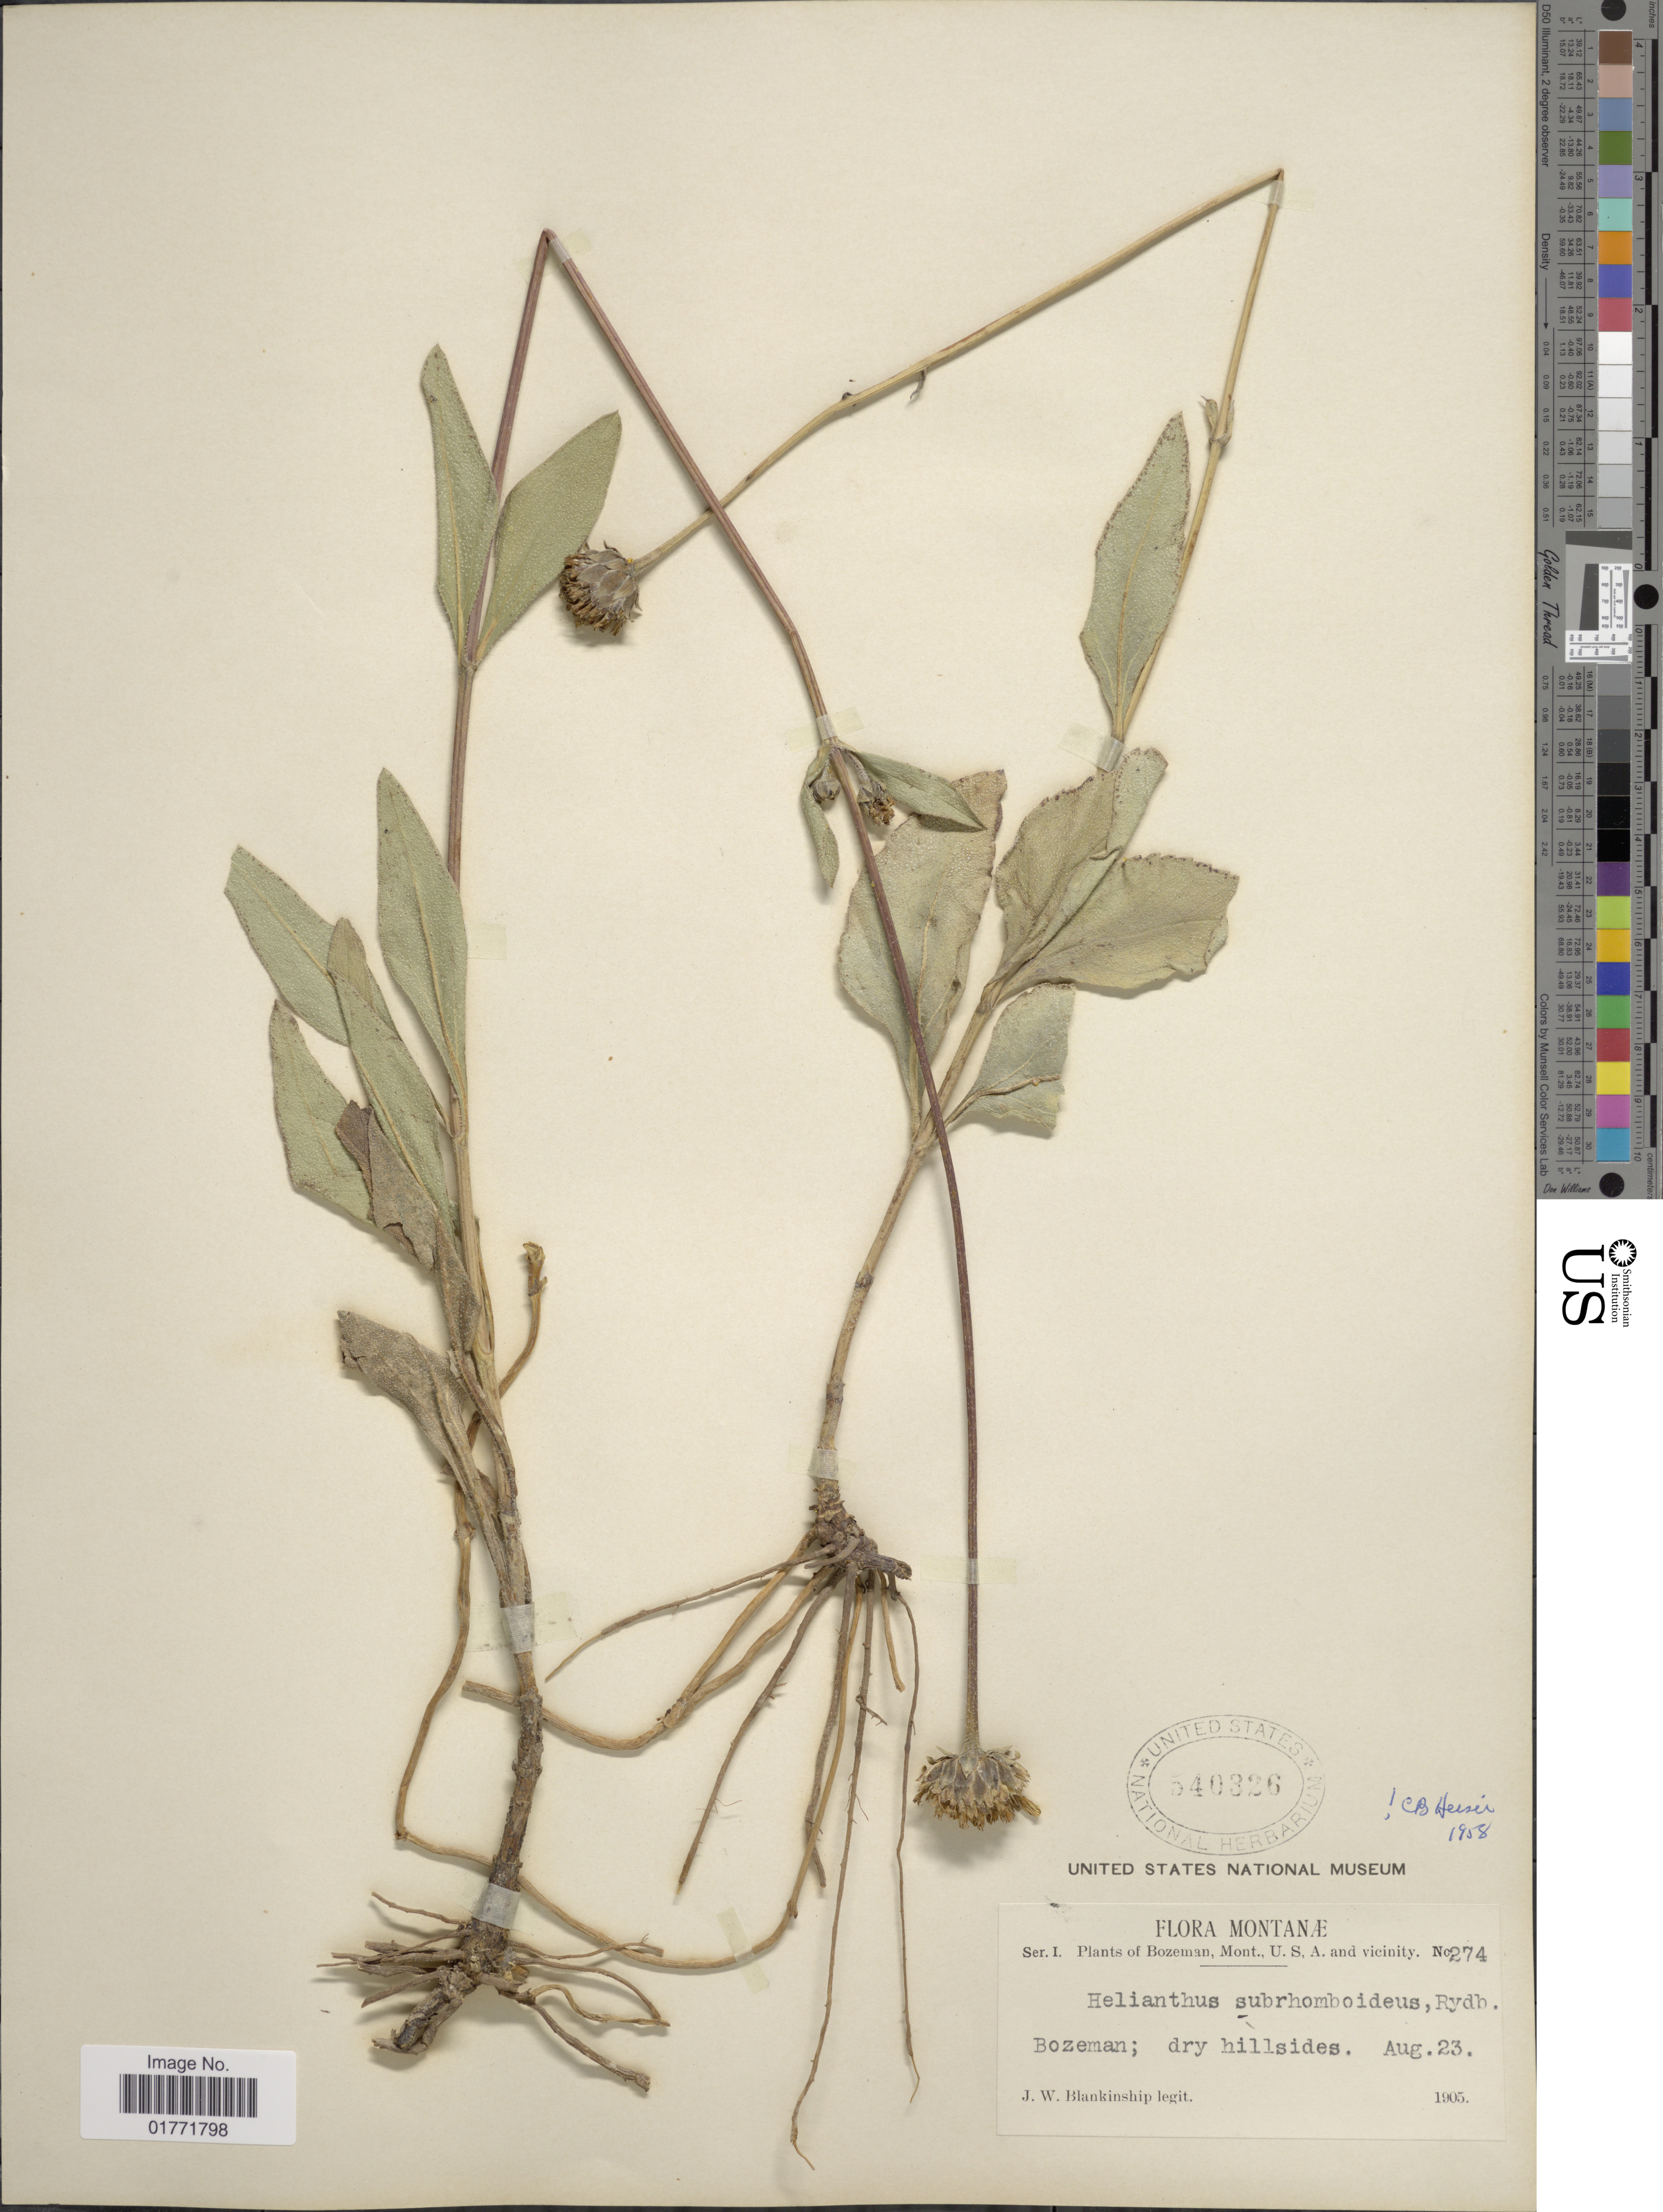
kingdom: Plantae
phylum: Tracheophyta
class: Magnoliopsida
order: Asterales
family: Asteraceae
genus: Helianthus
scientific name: Helianthus subrhomboideus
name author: Rydb.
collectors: J. W. Blankinship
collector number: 274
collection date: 1905-08-23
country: United States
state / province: Montana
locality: Montanae, Bozeman,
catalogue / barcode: US 540326